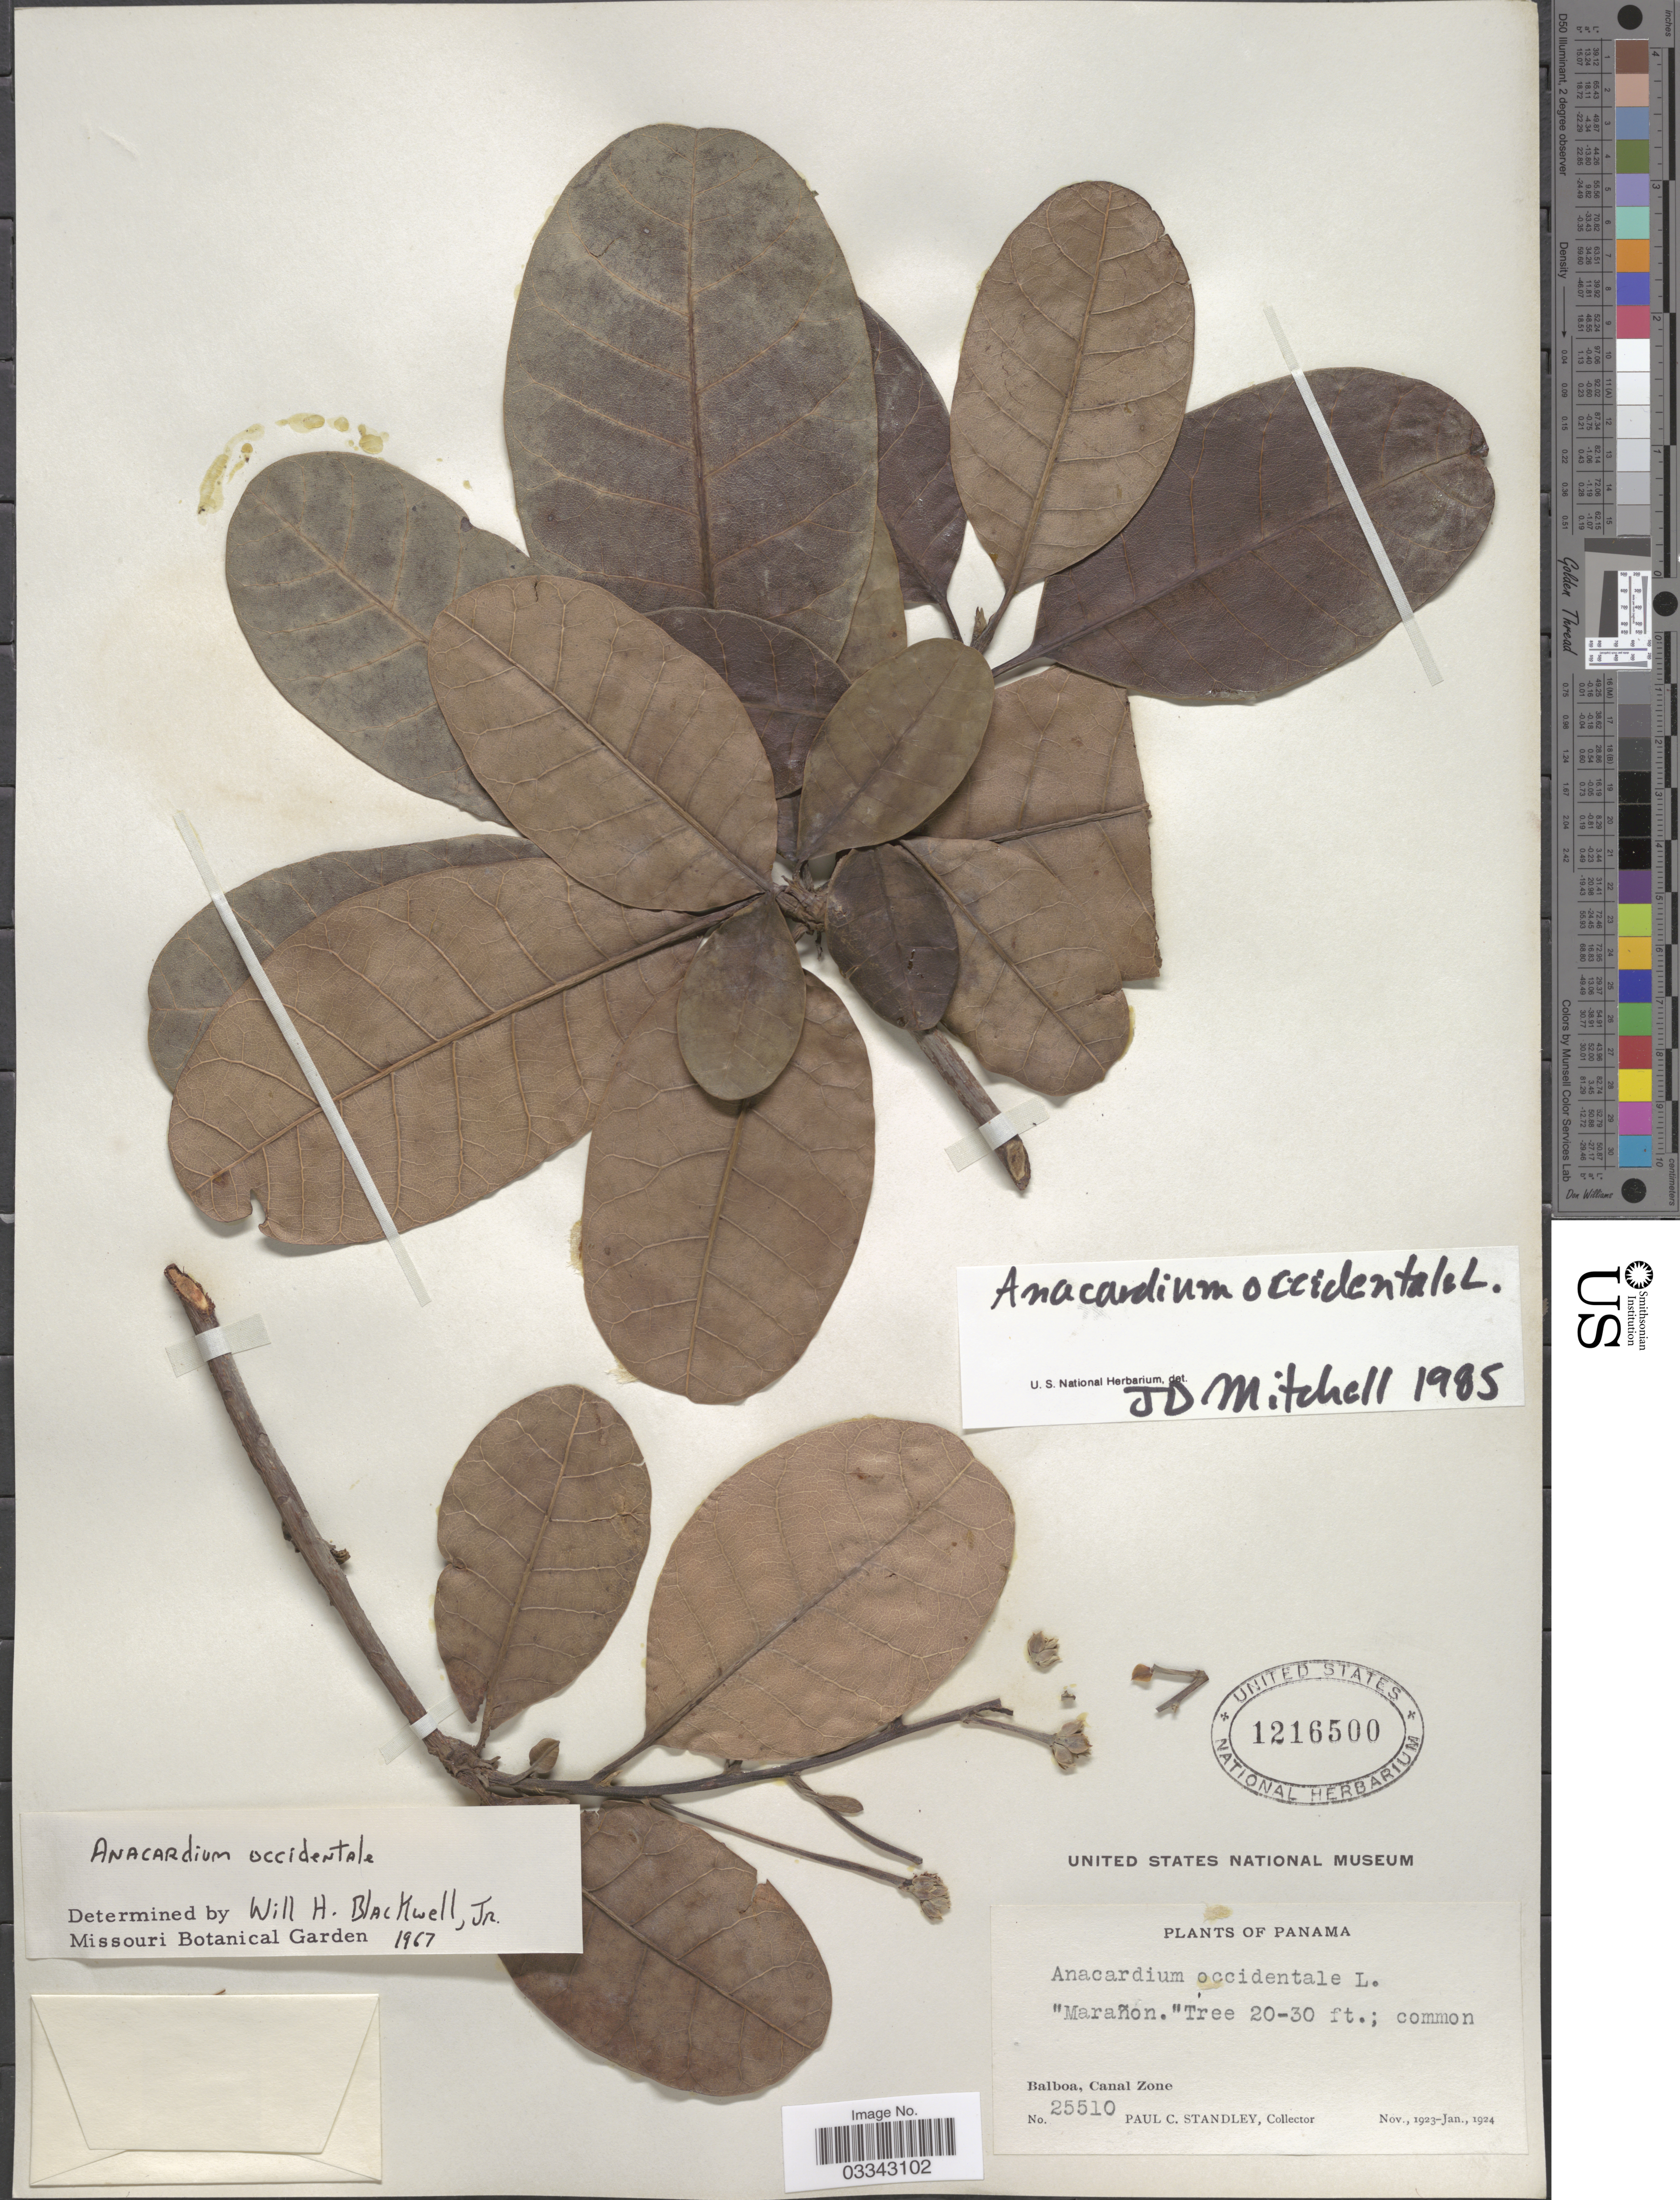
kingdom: Plantae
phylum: Tracheophyta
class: Magnoliopsida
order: Sapindales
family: Anacardiaceae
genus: Anacardium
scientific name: Anacardium occidentale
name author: L.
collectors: P. C. Standley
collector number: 25510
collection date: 1923-11/1924-01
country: Panama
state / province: Colón / Panamá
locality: Balboa, Canal Zone.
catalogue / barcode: US 1216500